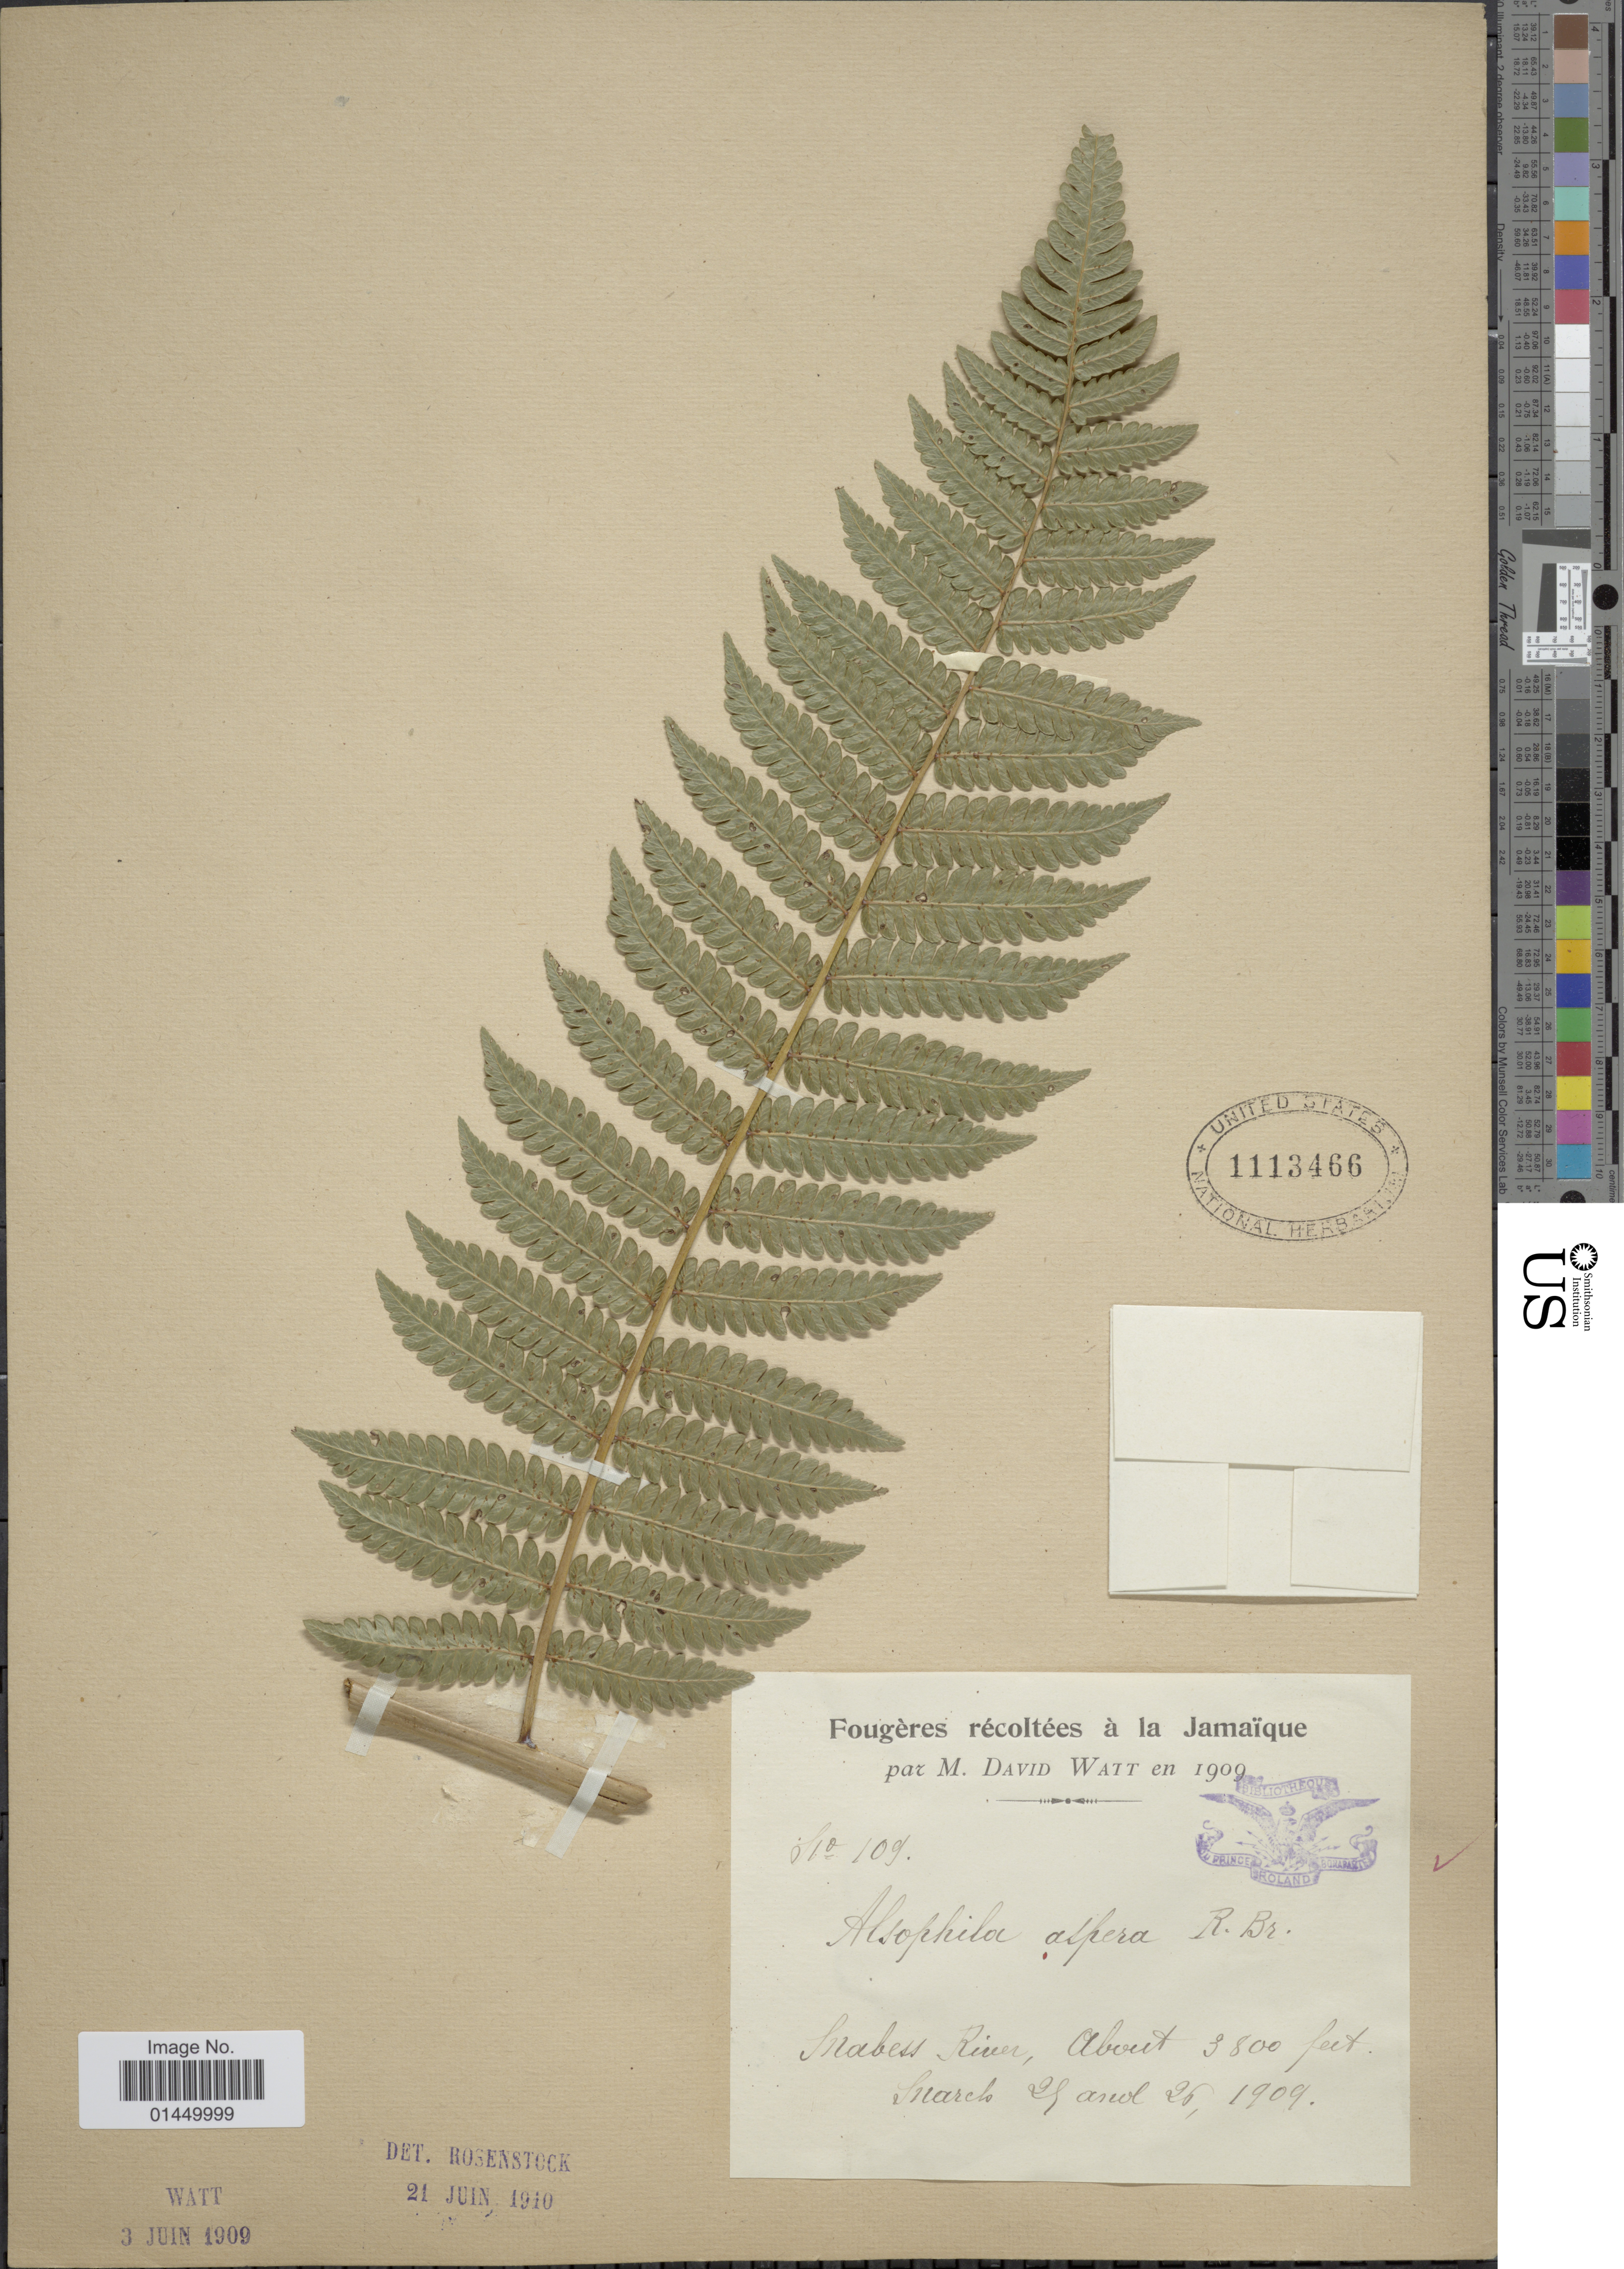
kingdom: Plantae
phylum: Tracheophyta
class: Polypodiopsida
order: Cyatheales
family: Cyatheaceae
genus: Cyathea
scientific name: Cyathea aspera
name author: (L.) Sw.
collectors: M. Watt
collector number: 109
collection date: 1909-03-26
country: Jamaica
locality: Fougeres recoltes a la Jamaique, Mabess River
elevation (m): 1158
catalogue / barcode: US 1113466